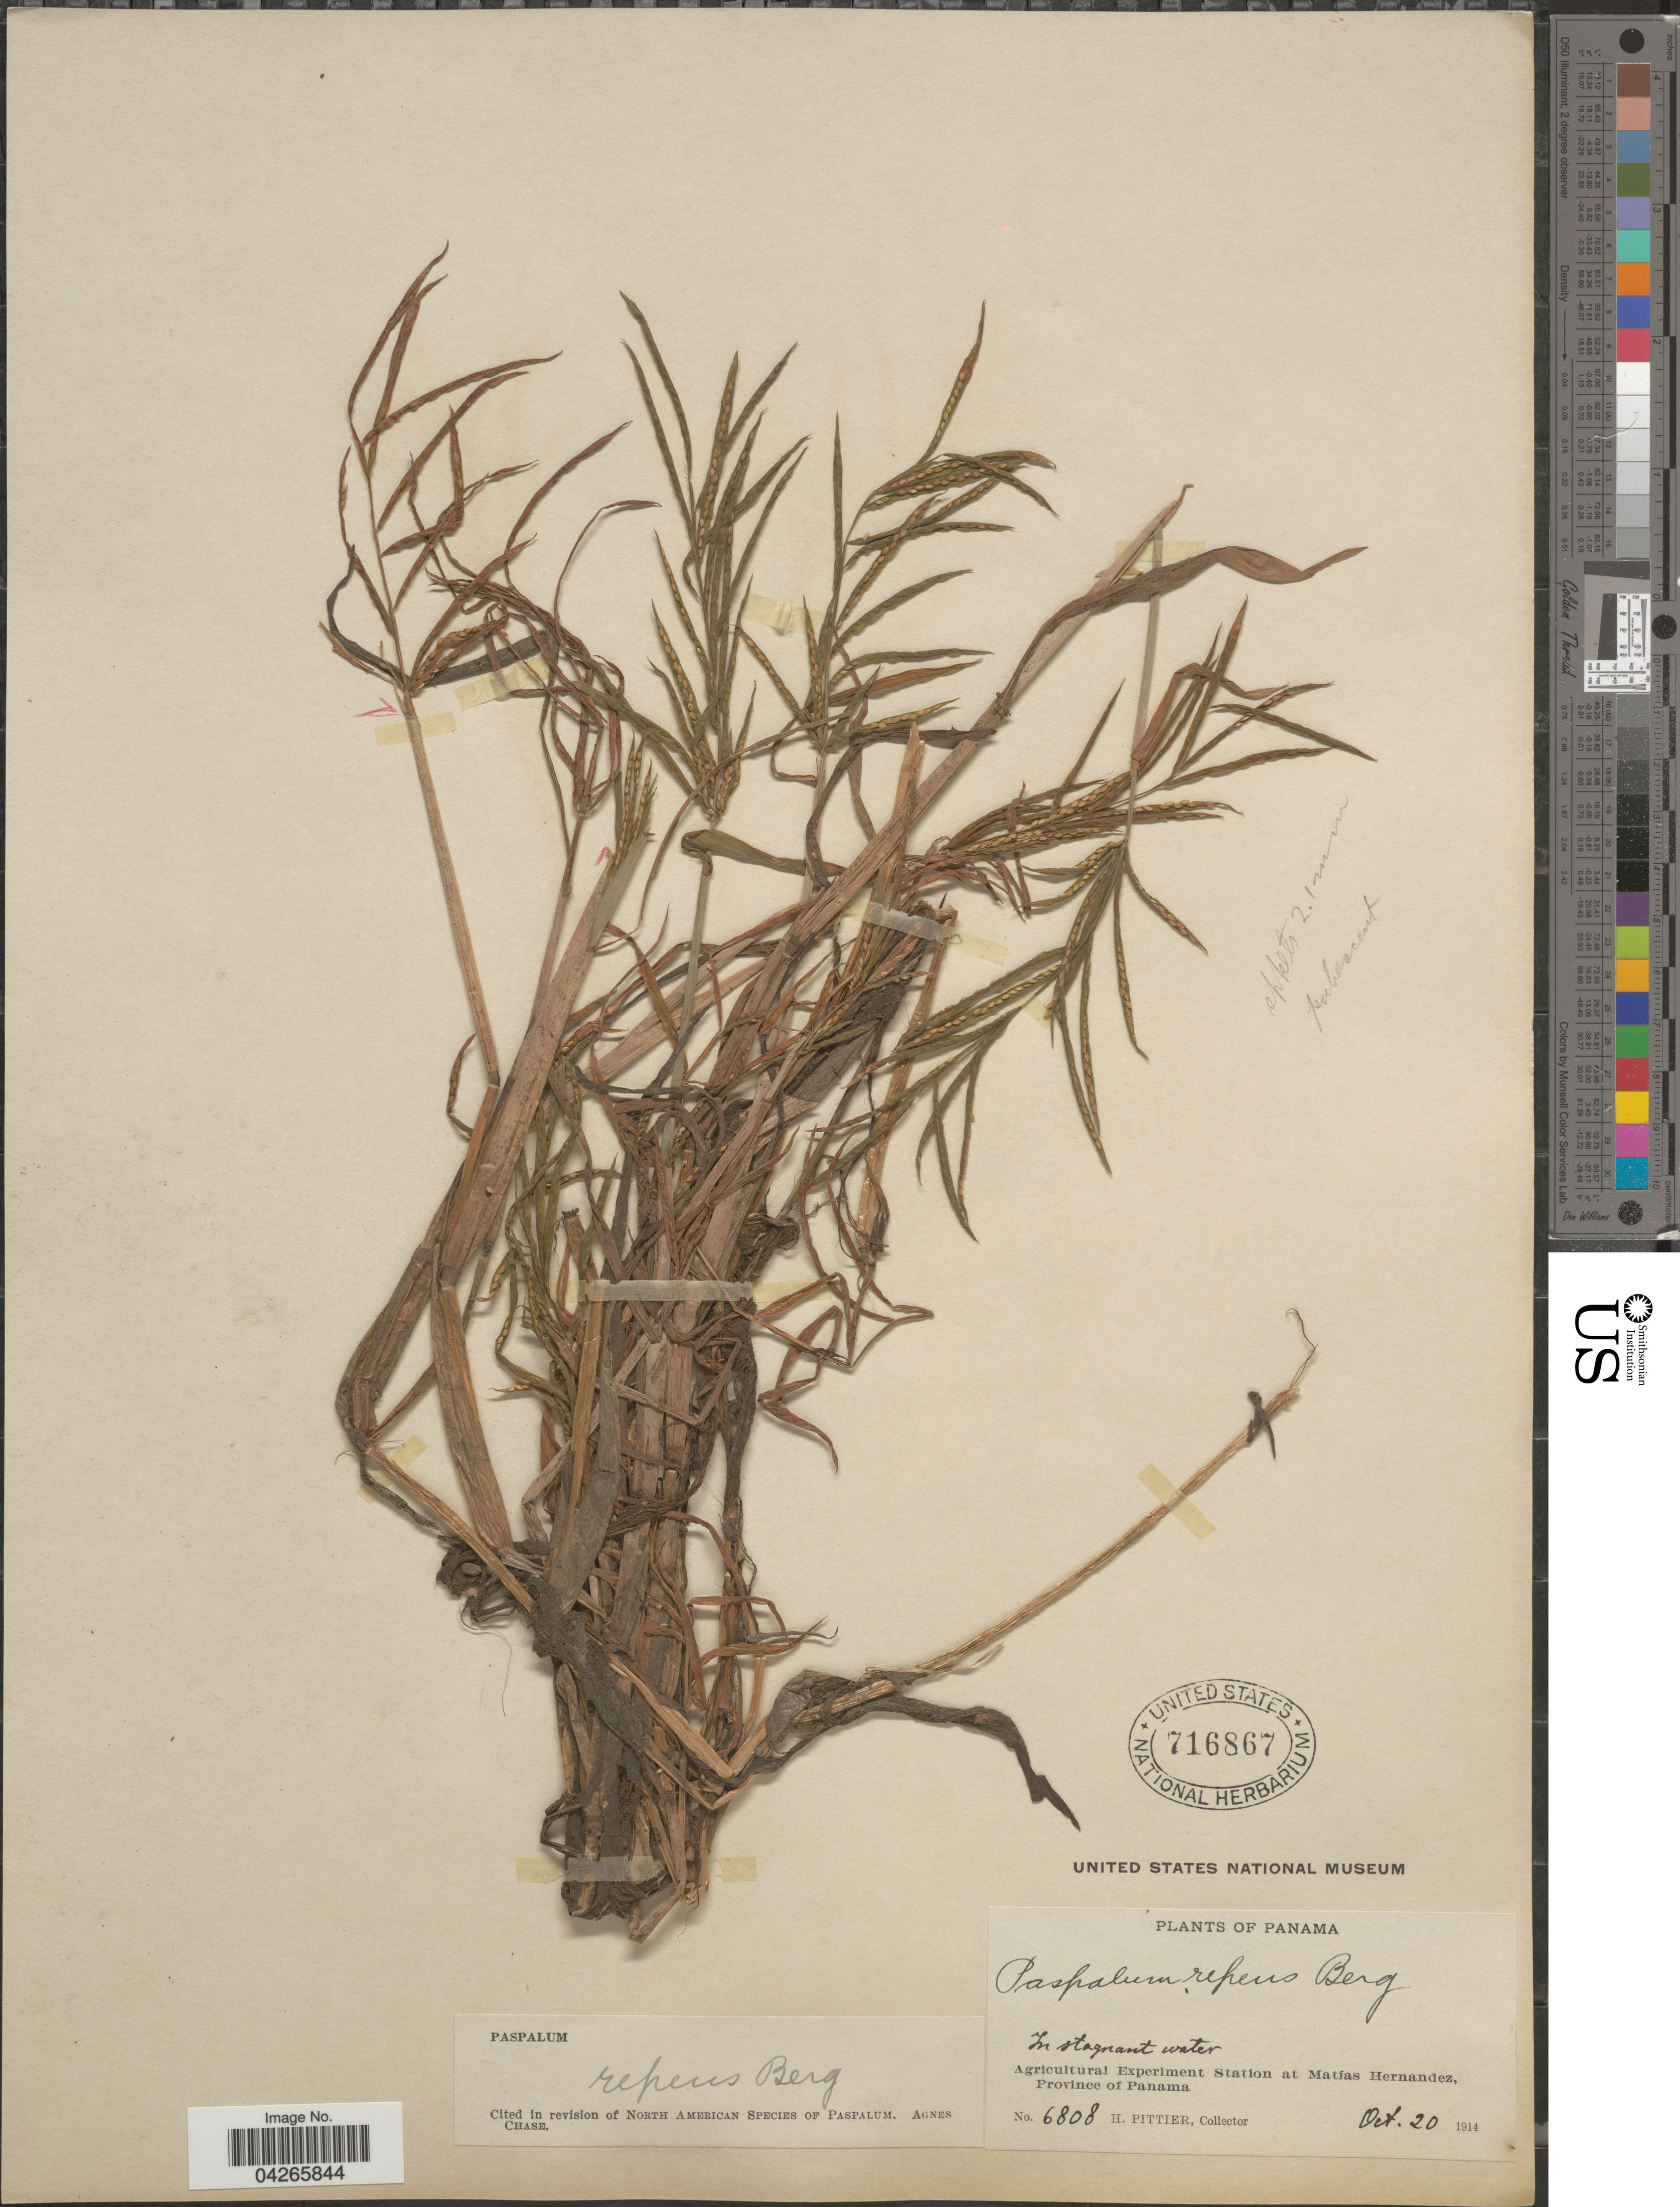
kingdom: Plantae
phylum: Tracheophyta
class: Liliopsida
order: Poales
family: Poaceae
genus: Paspalum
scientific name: Paspalum repens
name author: P.J. Bergius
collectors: H. F. Pittier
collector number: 6808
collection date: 1914-10-20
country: Panama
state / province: Panamá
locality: Agricultural Experiment Station at Matías Hernandez.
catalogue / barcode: US 716867